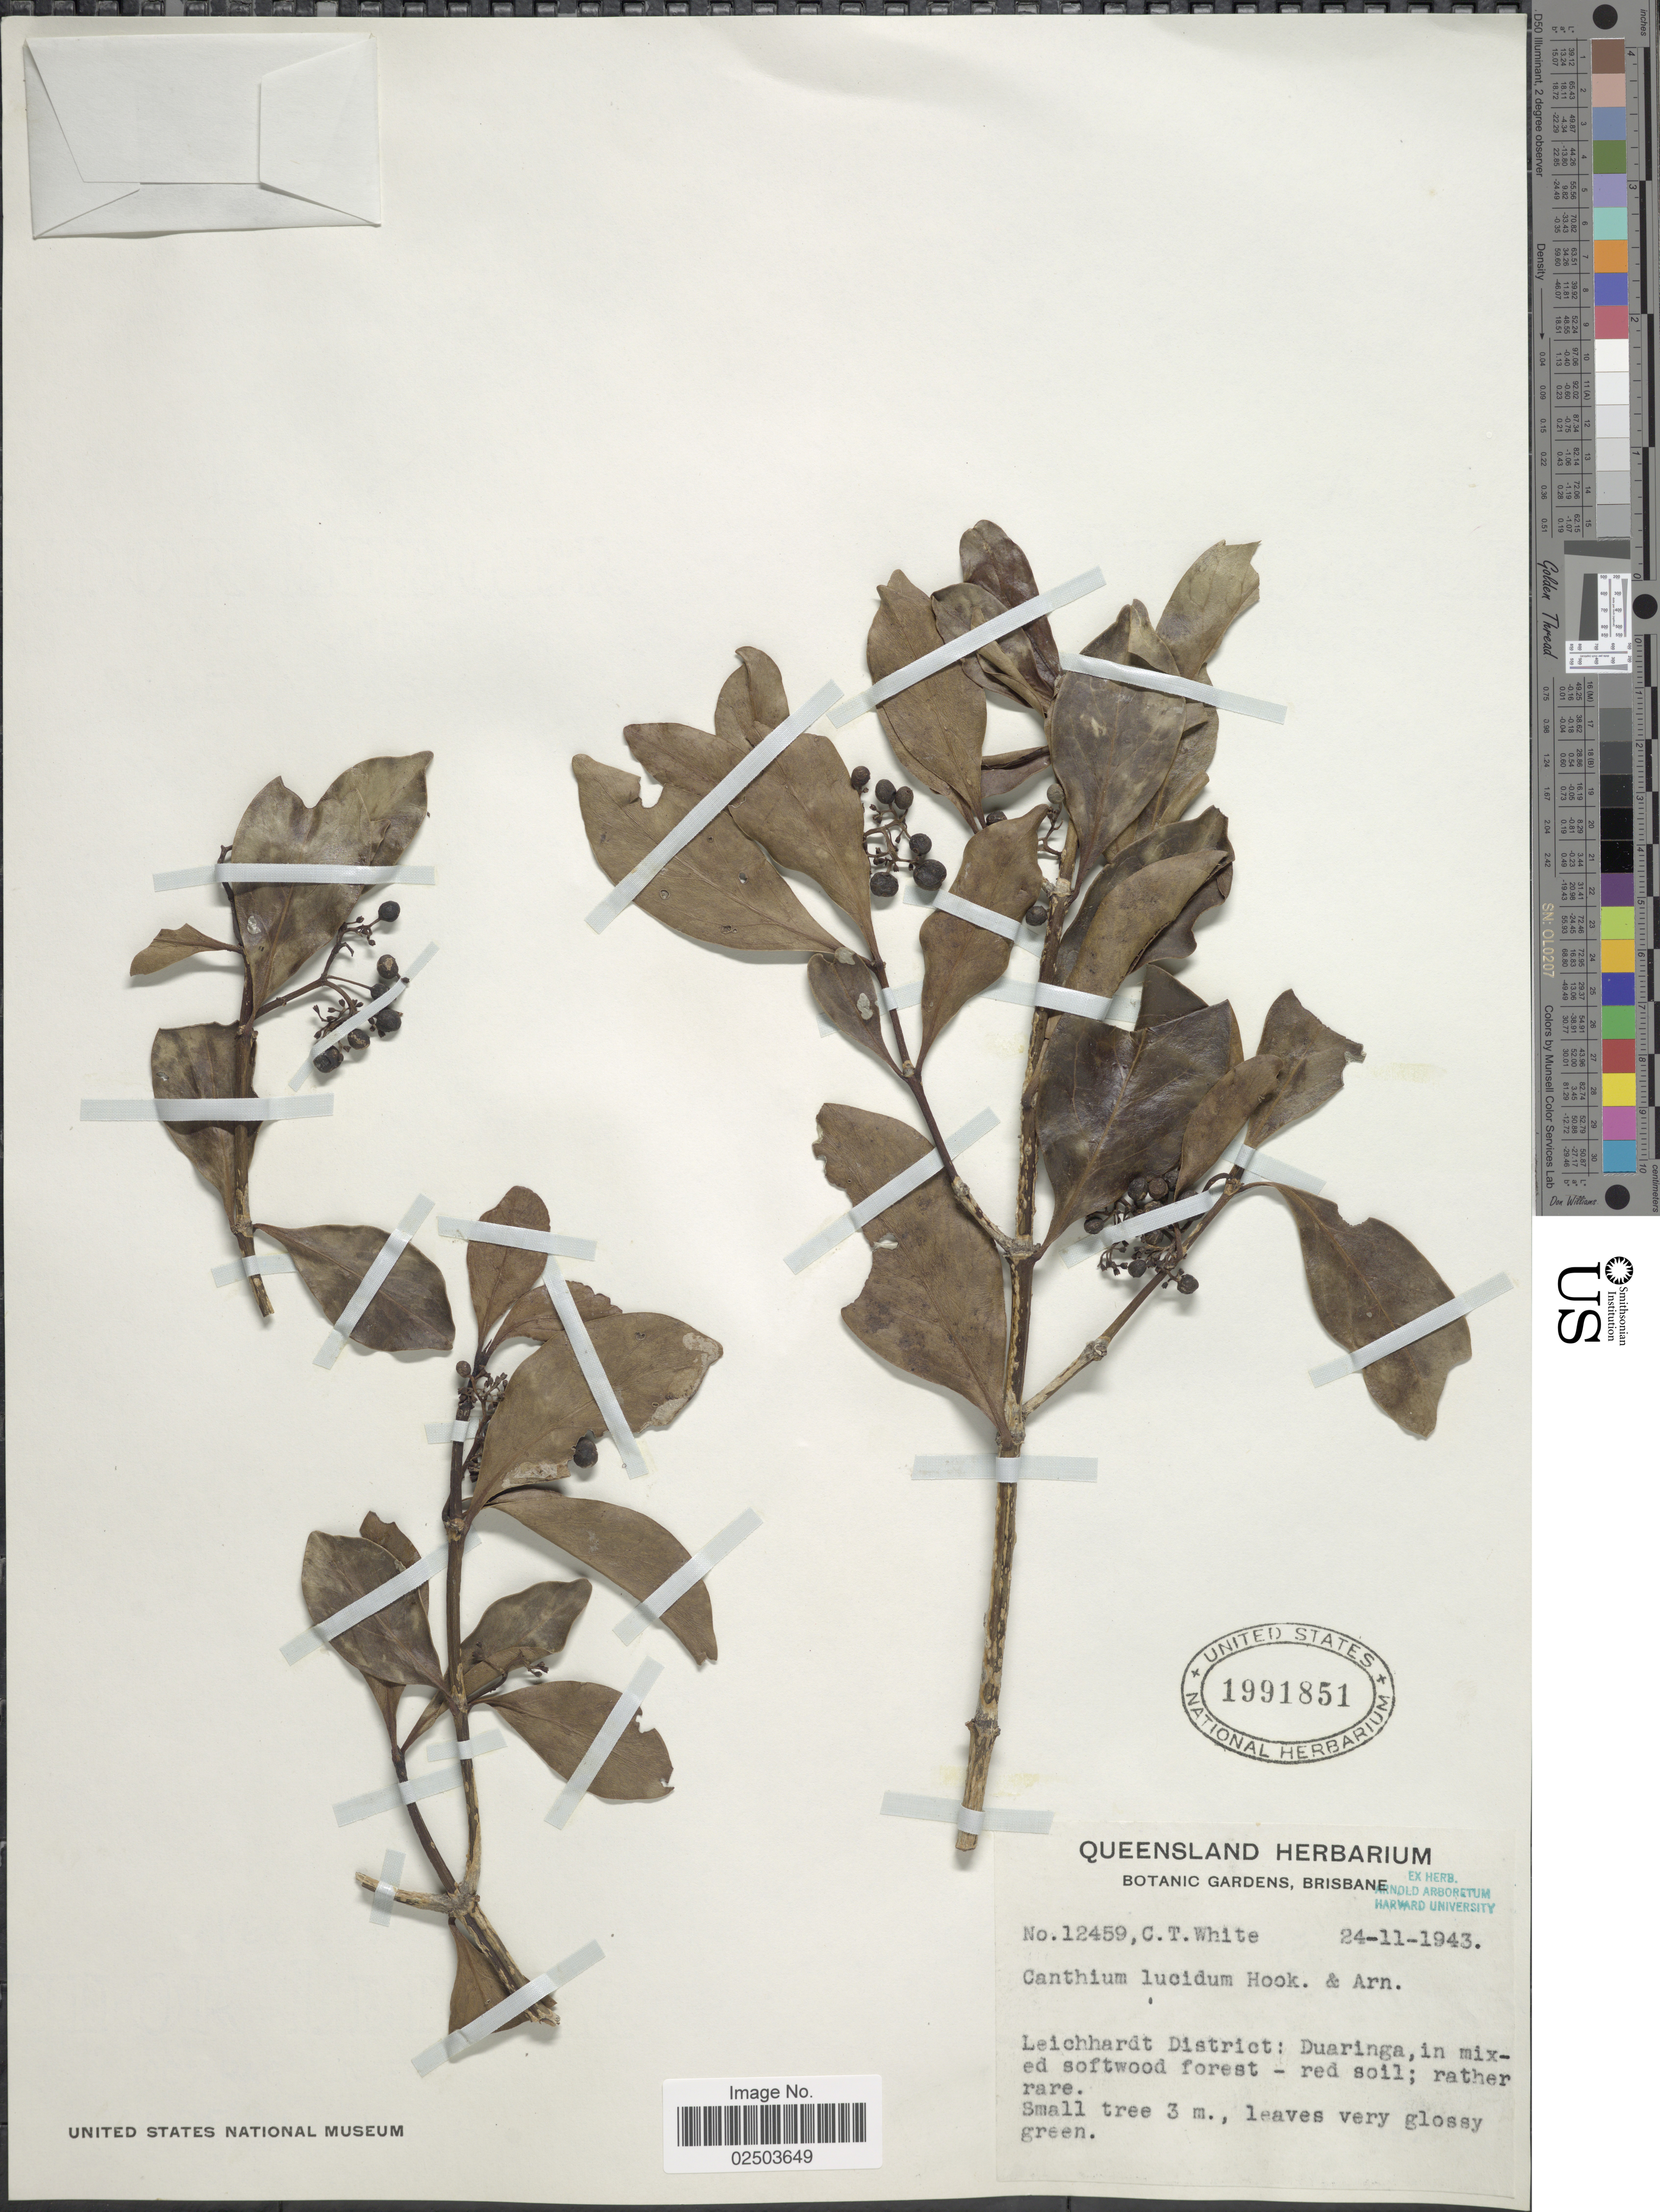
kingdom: Plantae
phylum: Tracheophyta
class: Magnoliopsida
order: Gentianales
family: Rubiaceae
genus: Psydrax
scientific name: Psydrax odorata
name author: (G. Forst.) A.C. Sm. & S.P. Darwin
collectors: C. T. White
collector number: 12459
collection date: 1943-11-24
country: Australia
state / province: Queensland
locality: Leichhardt District: Duaringa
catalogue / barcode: US 1991851